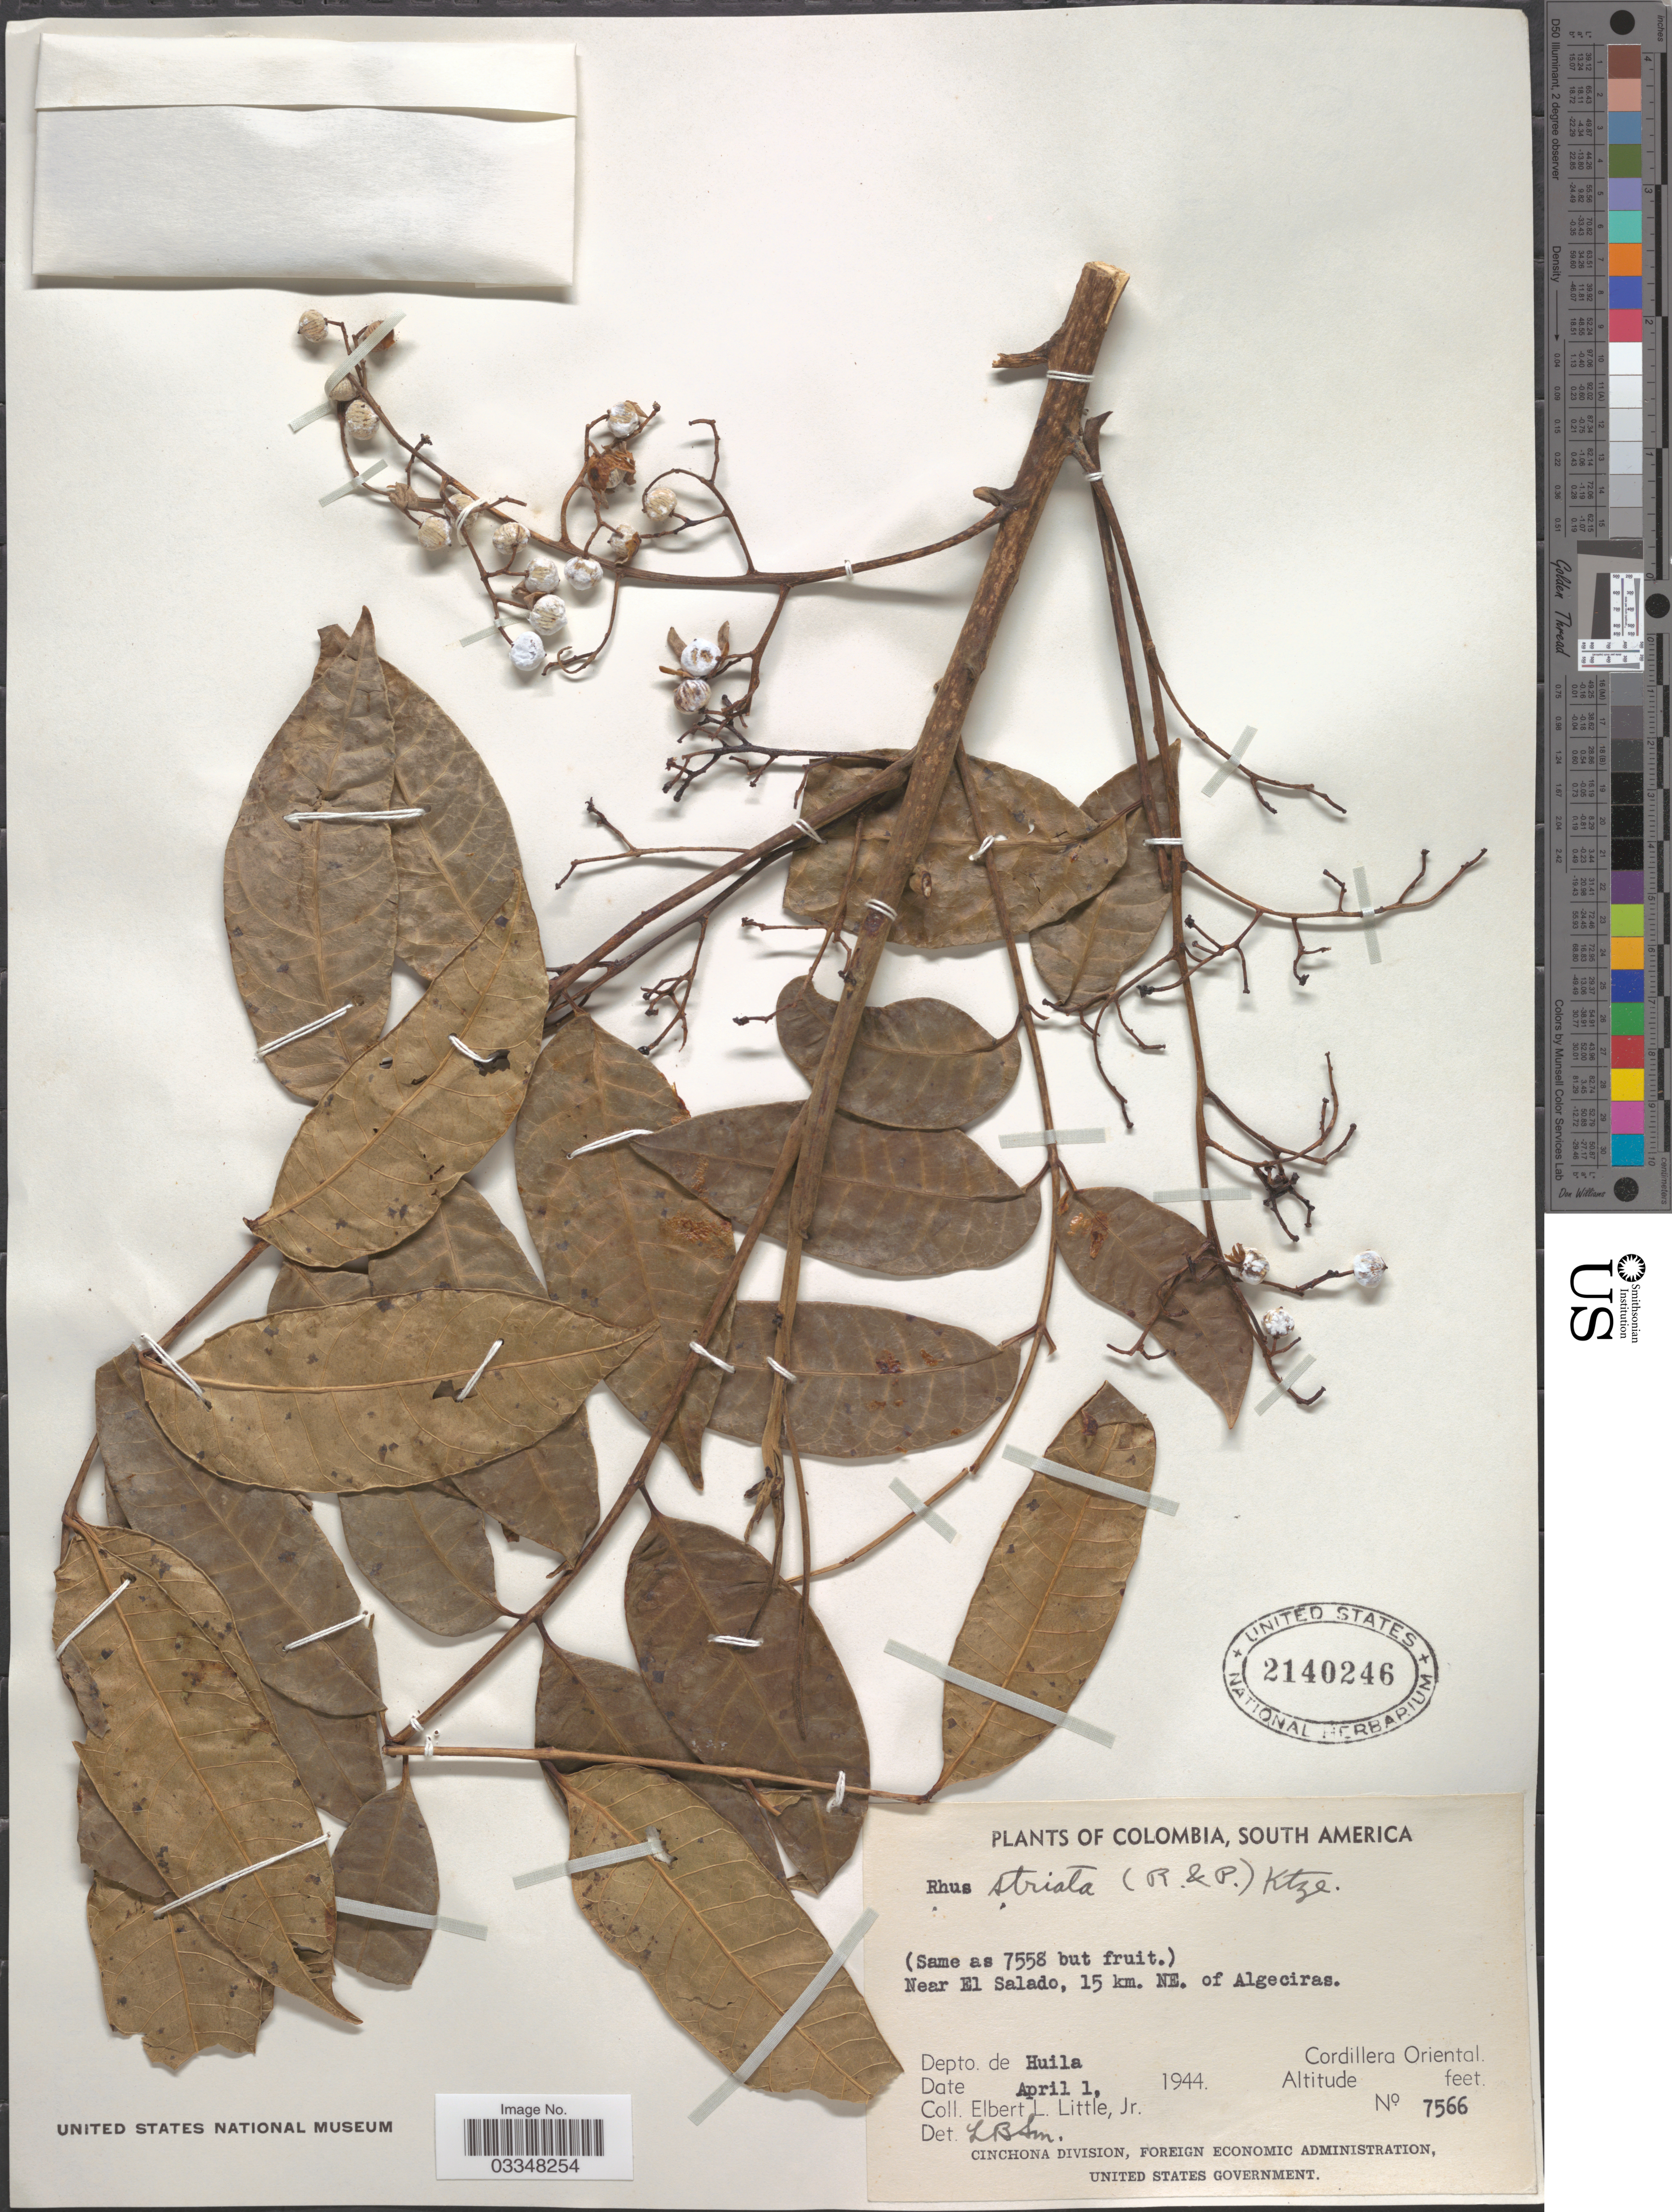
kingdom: Plantae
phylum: Tracheophyta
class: Magnoliopsida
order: Sapindales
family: Anacardiaceae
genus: Toxicodendron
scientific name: Toxicodendron striatum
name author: (Ruiz & Pav.) Kuntze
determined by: Mitchell, John D.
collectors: E. L. Little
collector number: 7566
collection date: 1944-04-01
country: Colombia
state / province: Huila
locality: Depto. de Huila. Cordillera Oriental.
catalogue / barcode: US 2140246